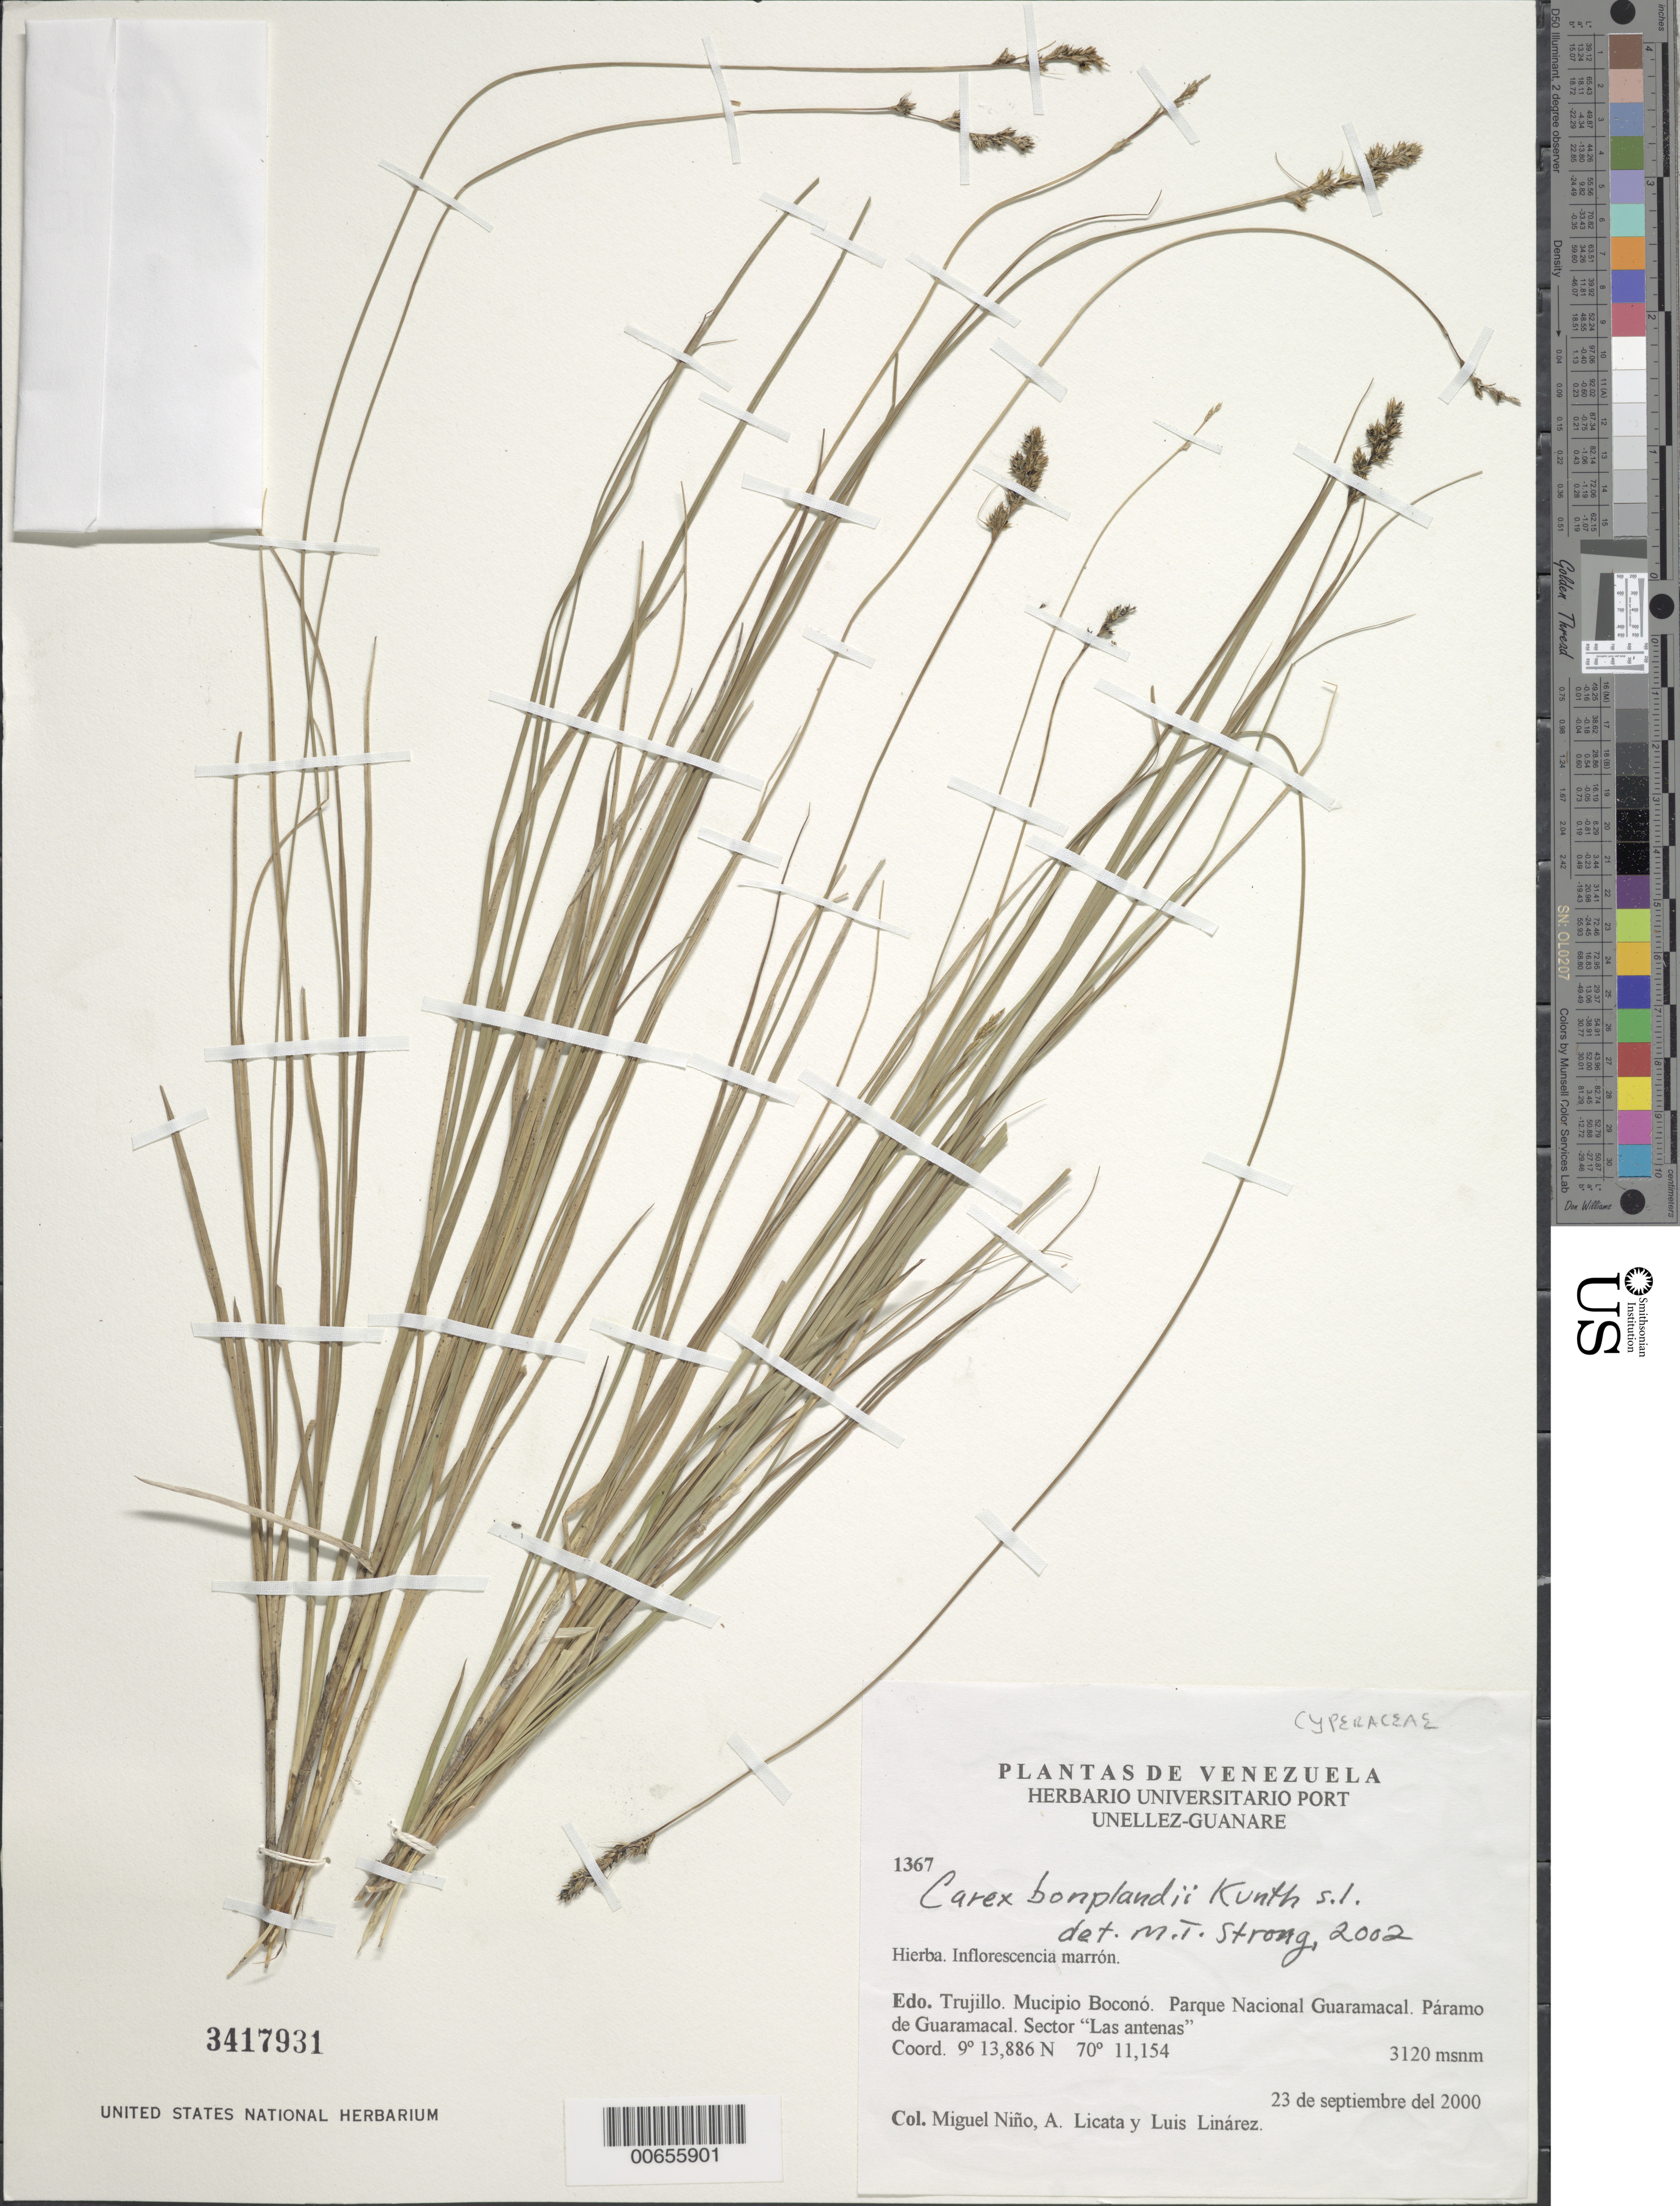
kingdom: Plantae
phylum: Tracheophyta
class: Liliopsida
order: Poales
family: Cyperaceae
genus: Carex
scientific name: Carex bonplandii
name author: Kunth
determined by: Strong, Mark T., (BOT), Smithsonian Institution - National Museum of Natural History (UNITED STATES)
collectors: S. M. Niño, A. Licata & L. Linárez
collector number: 1367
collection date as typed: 23 Sep 2000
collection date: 2000-09-23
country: Venezuela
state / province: Trujillo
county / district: Boconó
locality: Parque Nacional Guaramacal, Páramo de Guaramacal, sector "Las antenas"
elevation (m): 3120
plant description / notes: PORT, US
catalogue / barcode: US 3417931